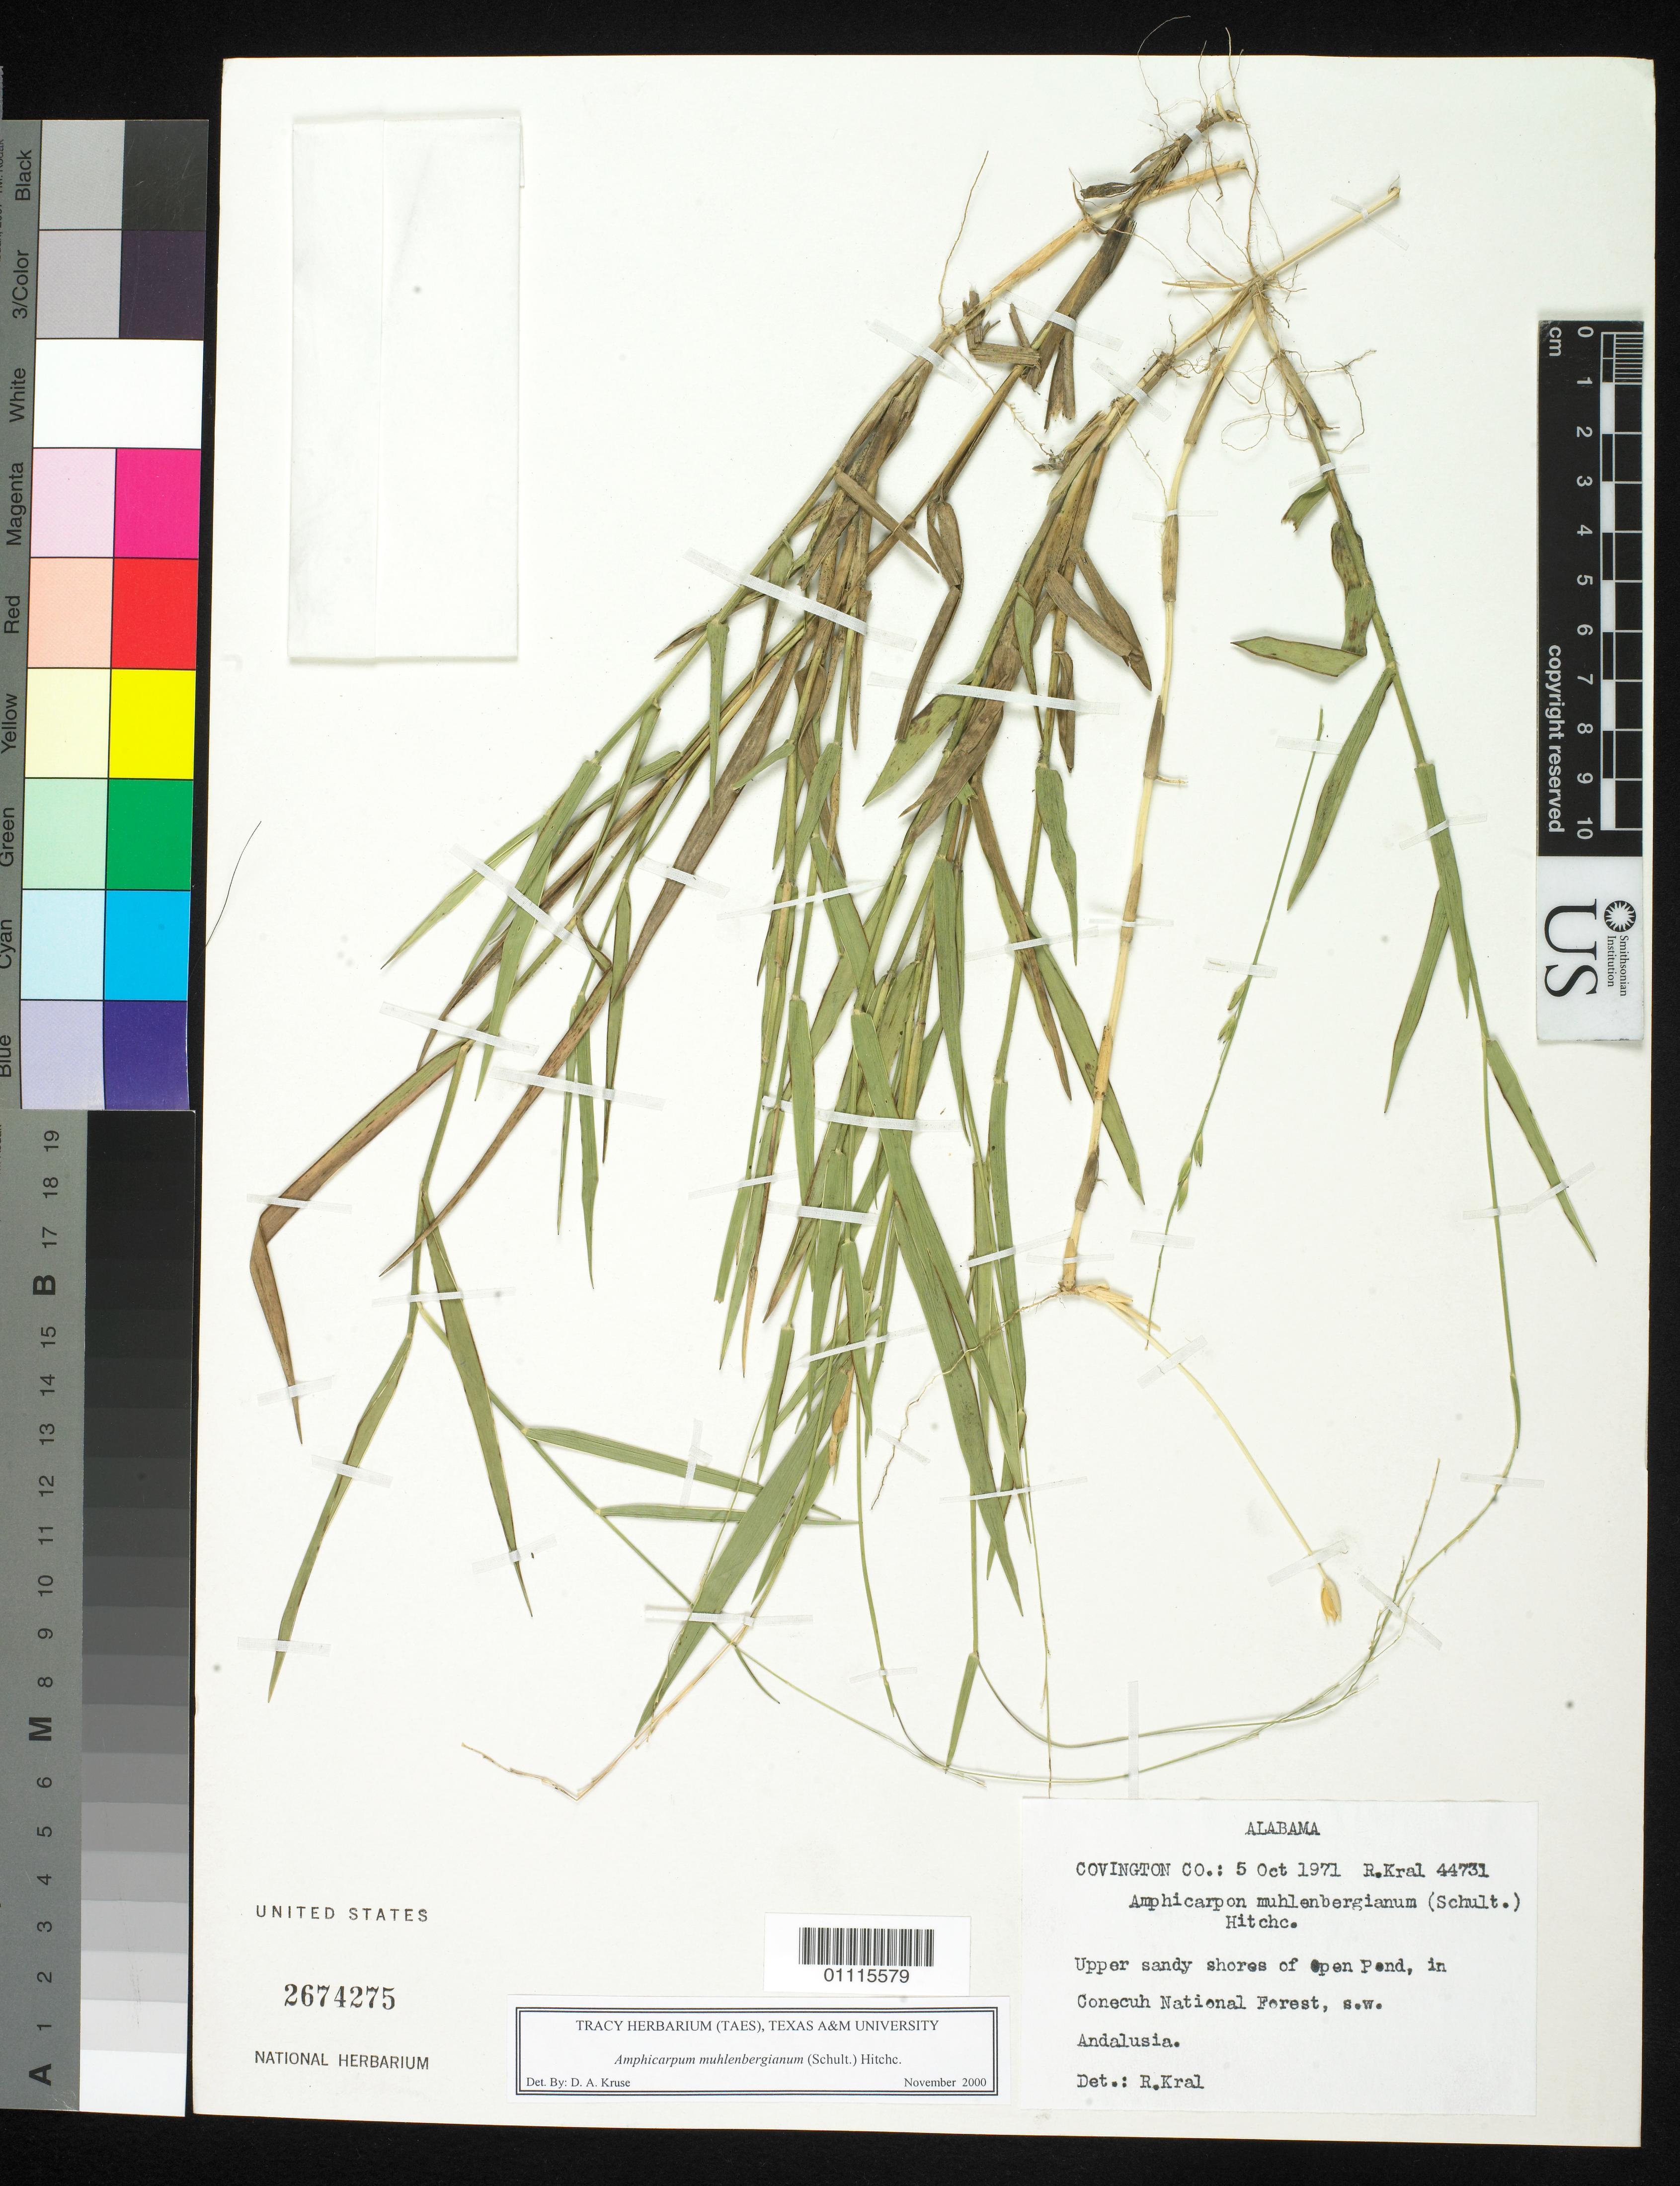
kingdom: Plantae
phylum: Tracheophyta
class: Liliopsida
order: Poales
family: Poaceae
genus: Amphicarpum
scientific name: Amphicarpum muhlenbergianum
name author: (Schult.) Hitchc.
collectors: R. Kral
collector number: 44731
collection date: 1971-10-05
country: United States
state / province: Alabama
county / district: Covington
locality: Upper sandy shores of Open Pond, in Conecuh National Forest, SW Andalusia.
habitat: sandy shores.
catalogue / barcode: US 2674275